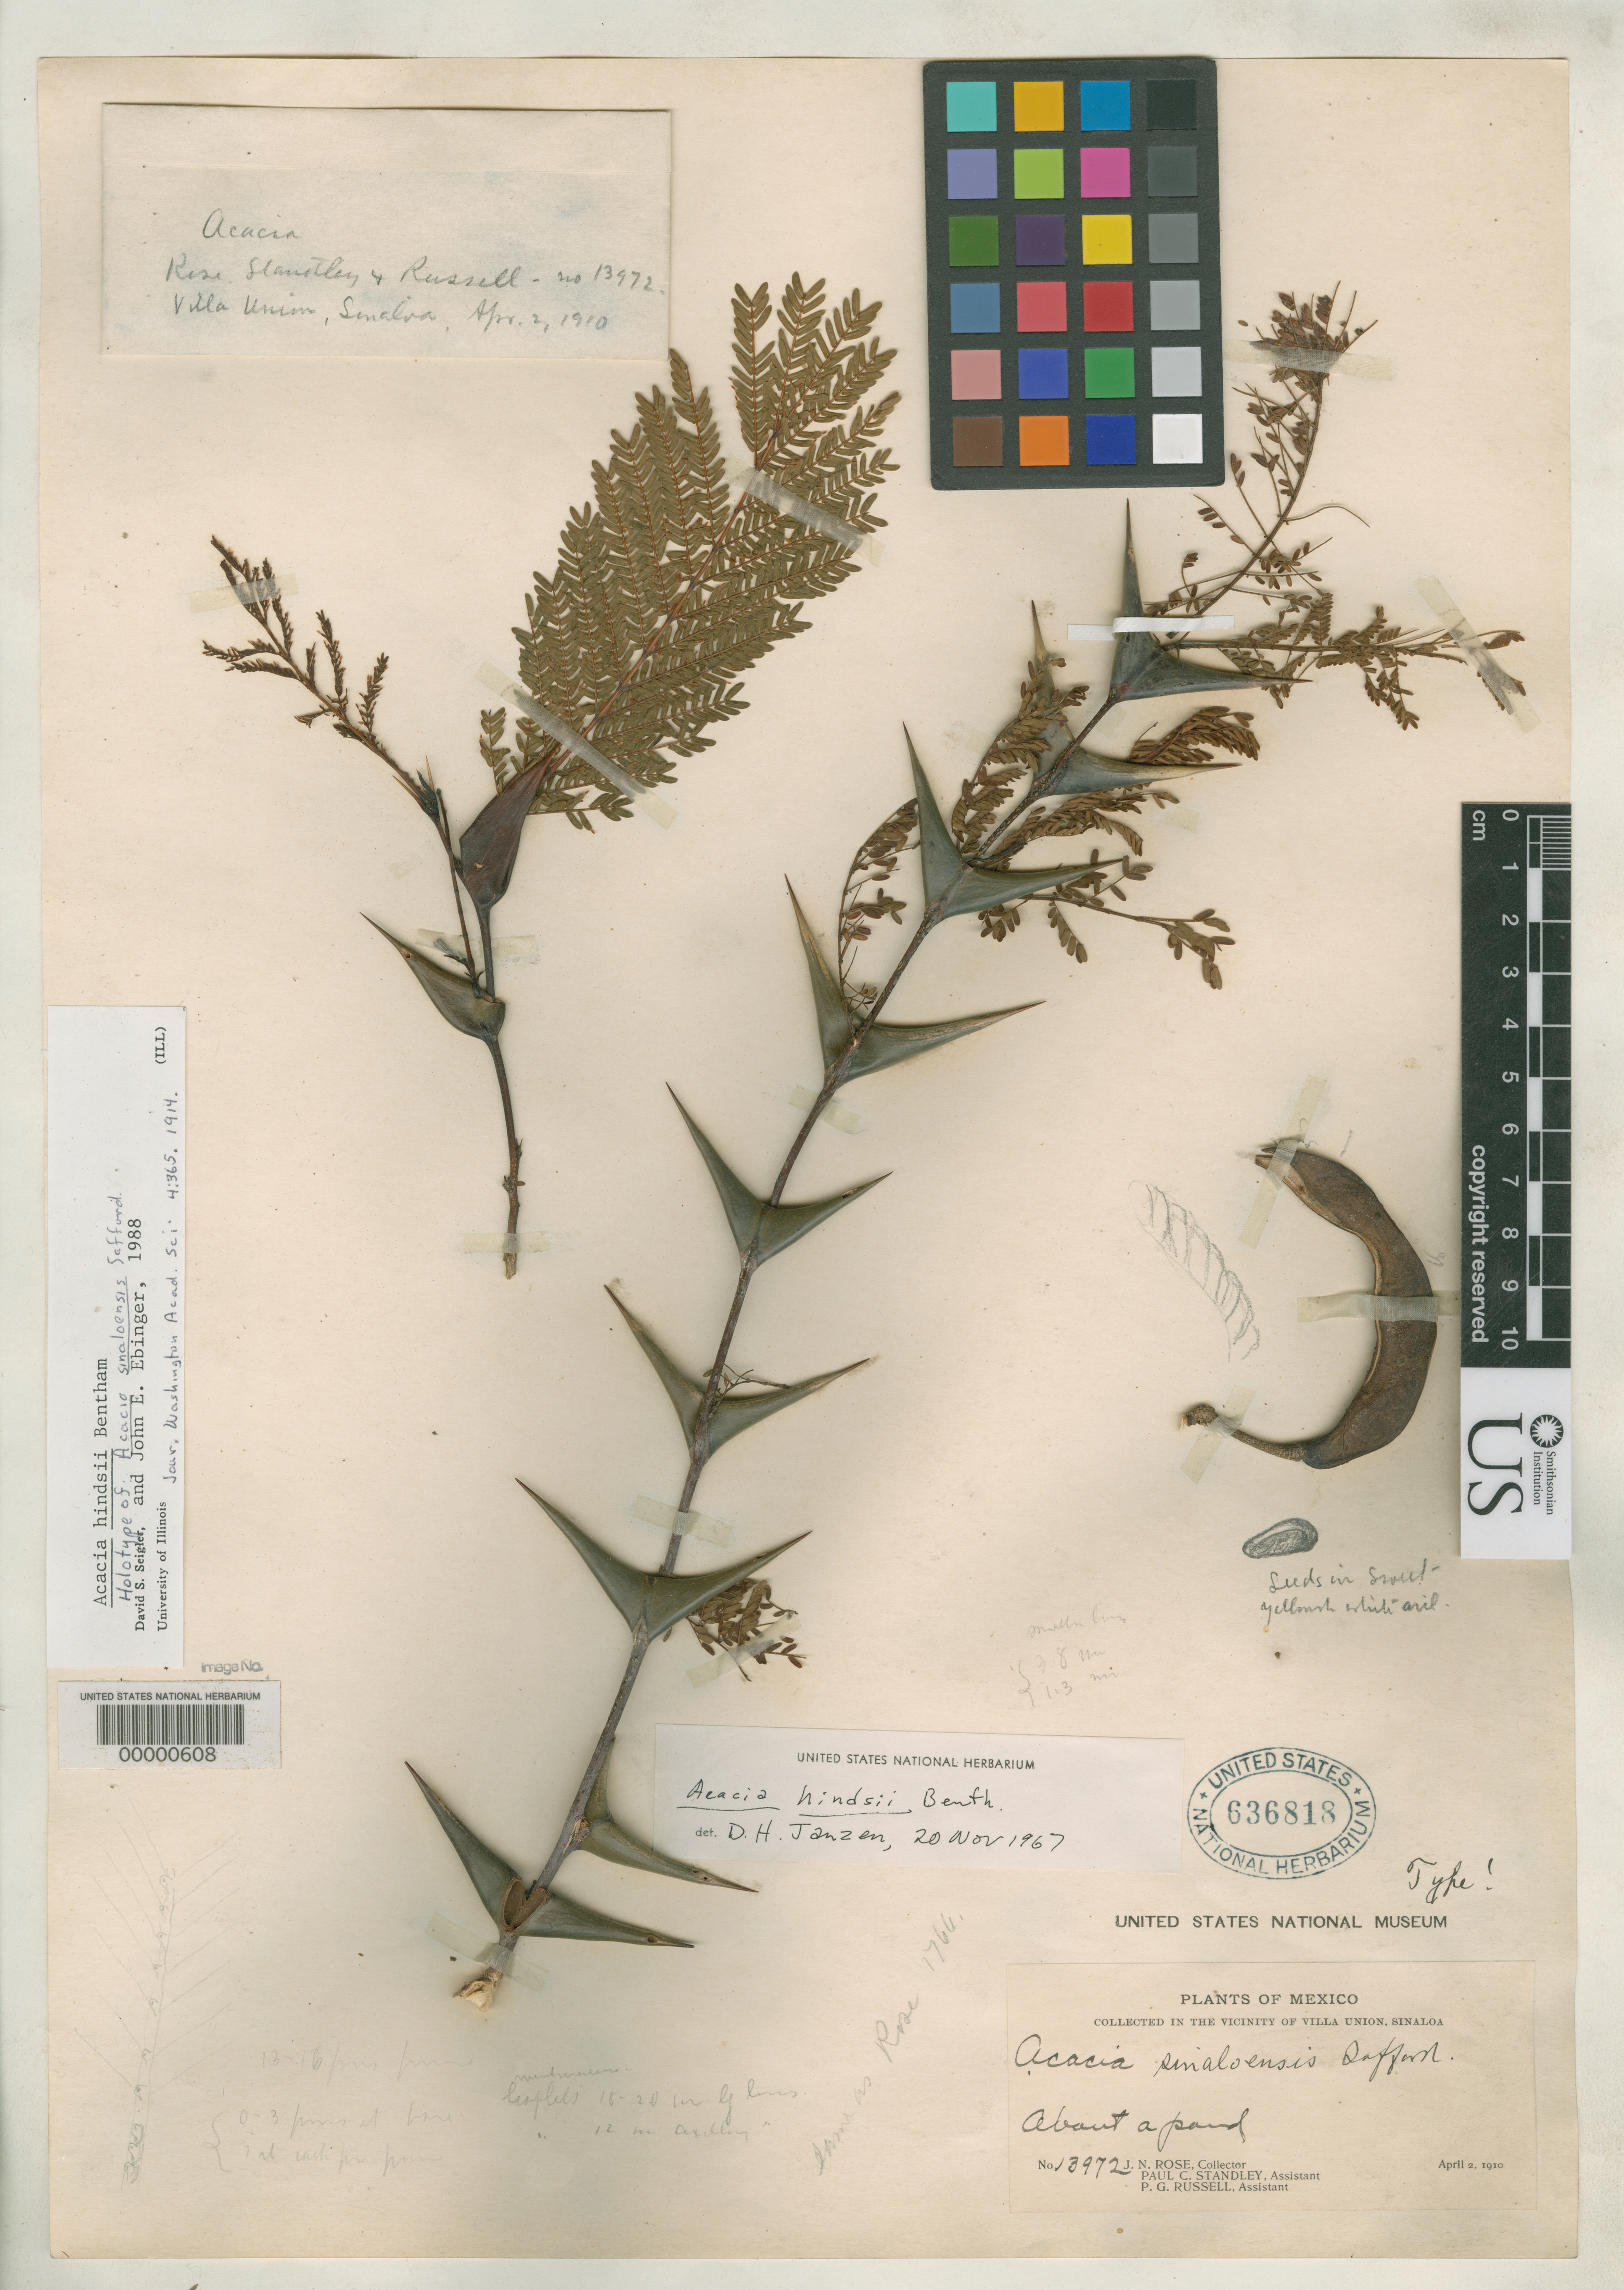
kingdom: Plantae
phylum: Tracheophyta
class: Magnoliopsida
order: Fabales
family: Fabaceae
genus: Acacia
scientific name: Acacia sinaloensis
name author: Saff.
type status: Holotype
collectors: J. N. Rose, P. C. Standley & P. G. Russell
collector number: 13972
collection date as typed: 02 Apr 1910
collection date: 1910-04-02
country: Mexico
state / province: Sinaloa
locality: Villa Union.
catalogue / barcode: US 636818